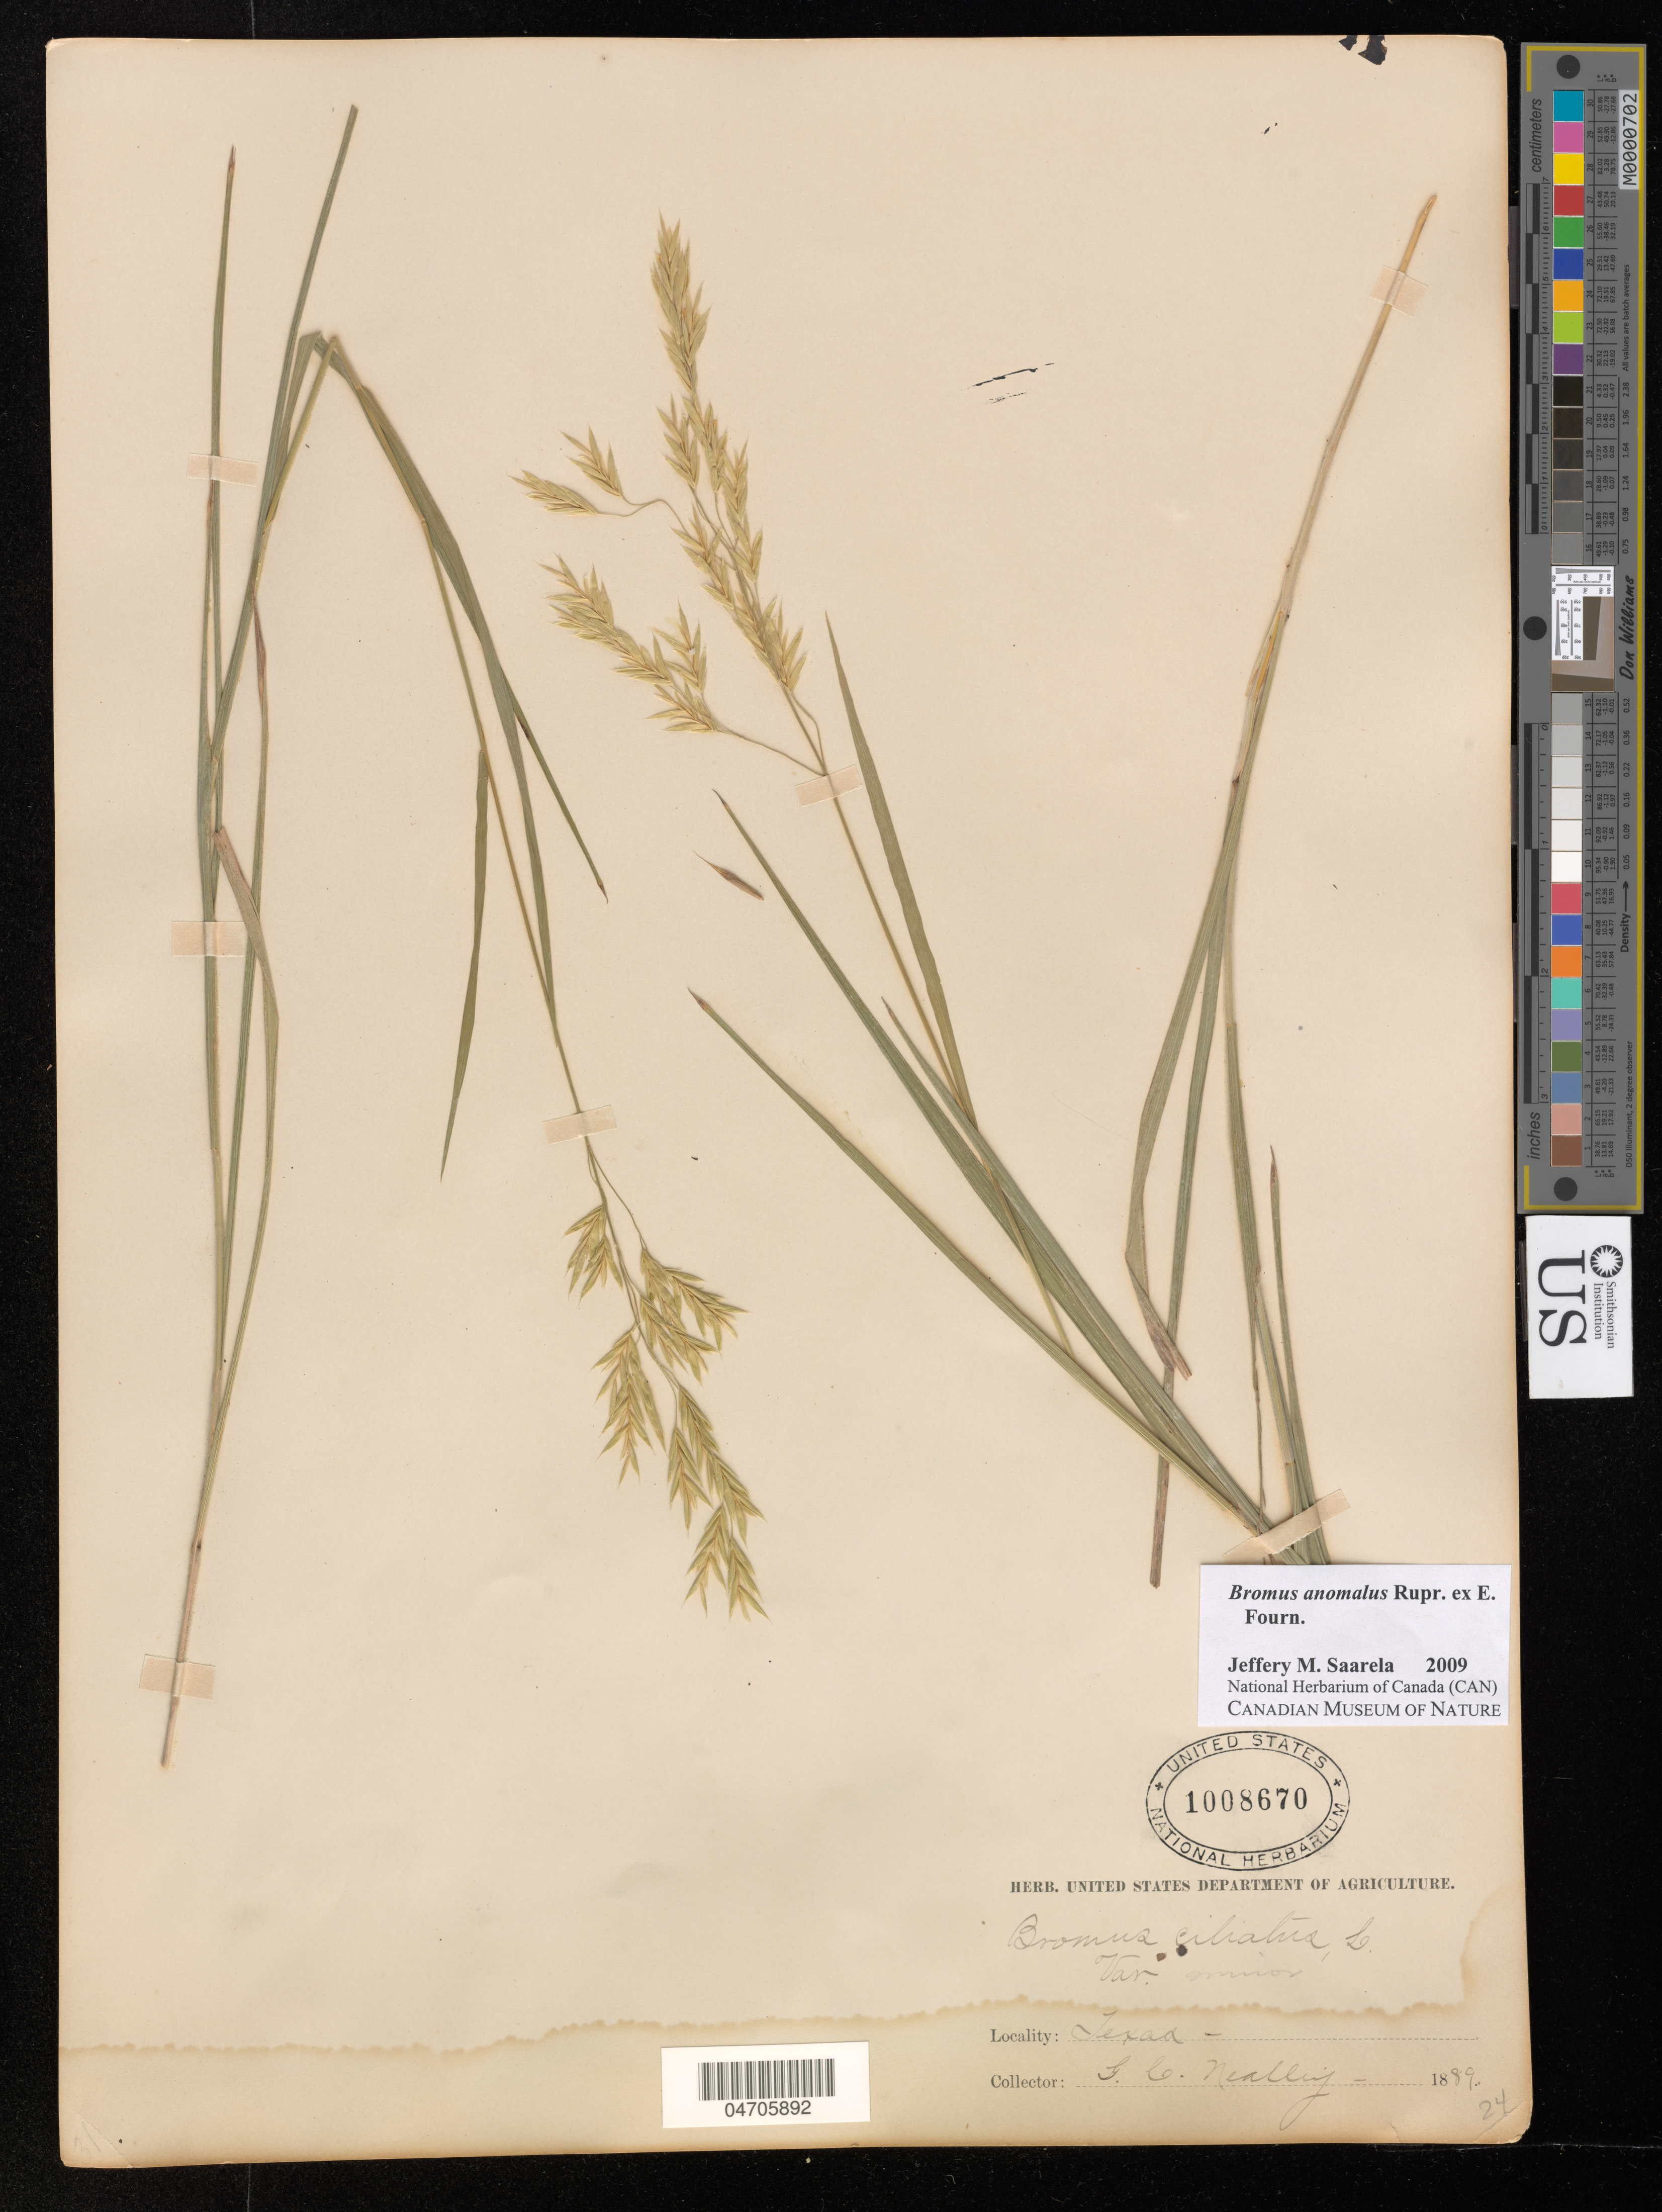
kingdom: Plantae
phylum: Tracheophyta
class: Liliopsida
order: Poales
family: Poaceae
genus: Bromus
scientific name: Bromus anomalus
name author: Rupr. ex E. Fourn.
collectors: G. C. Nealley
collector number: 24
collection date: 1889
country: United States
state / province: Texas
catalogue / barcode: US 1008670